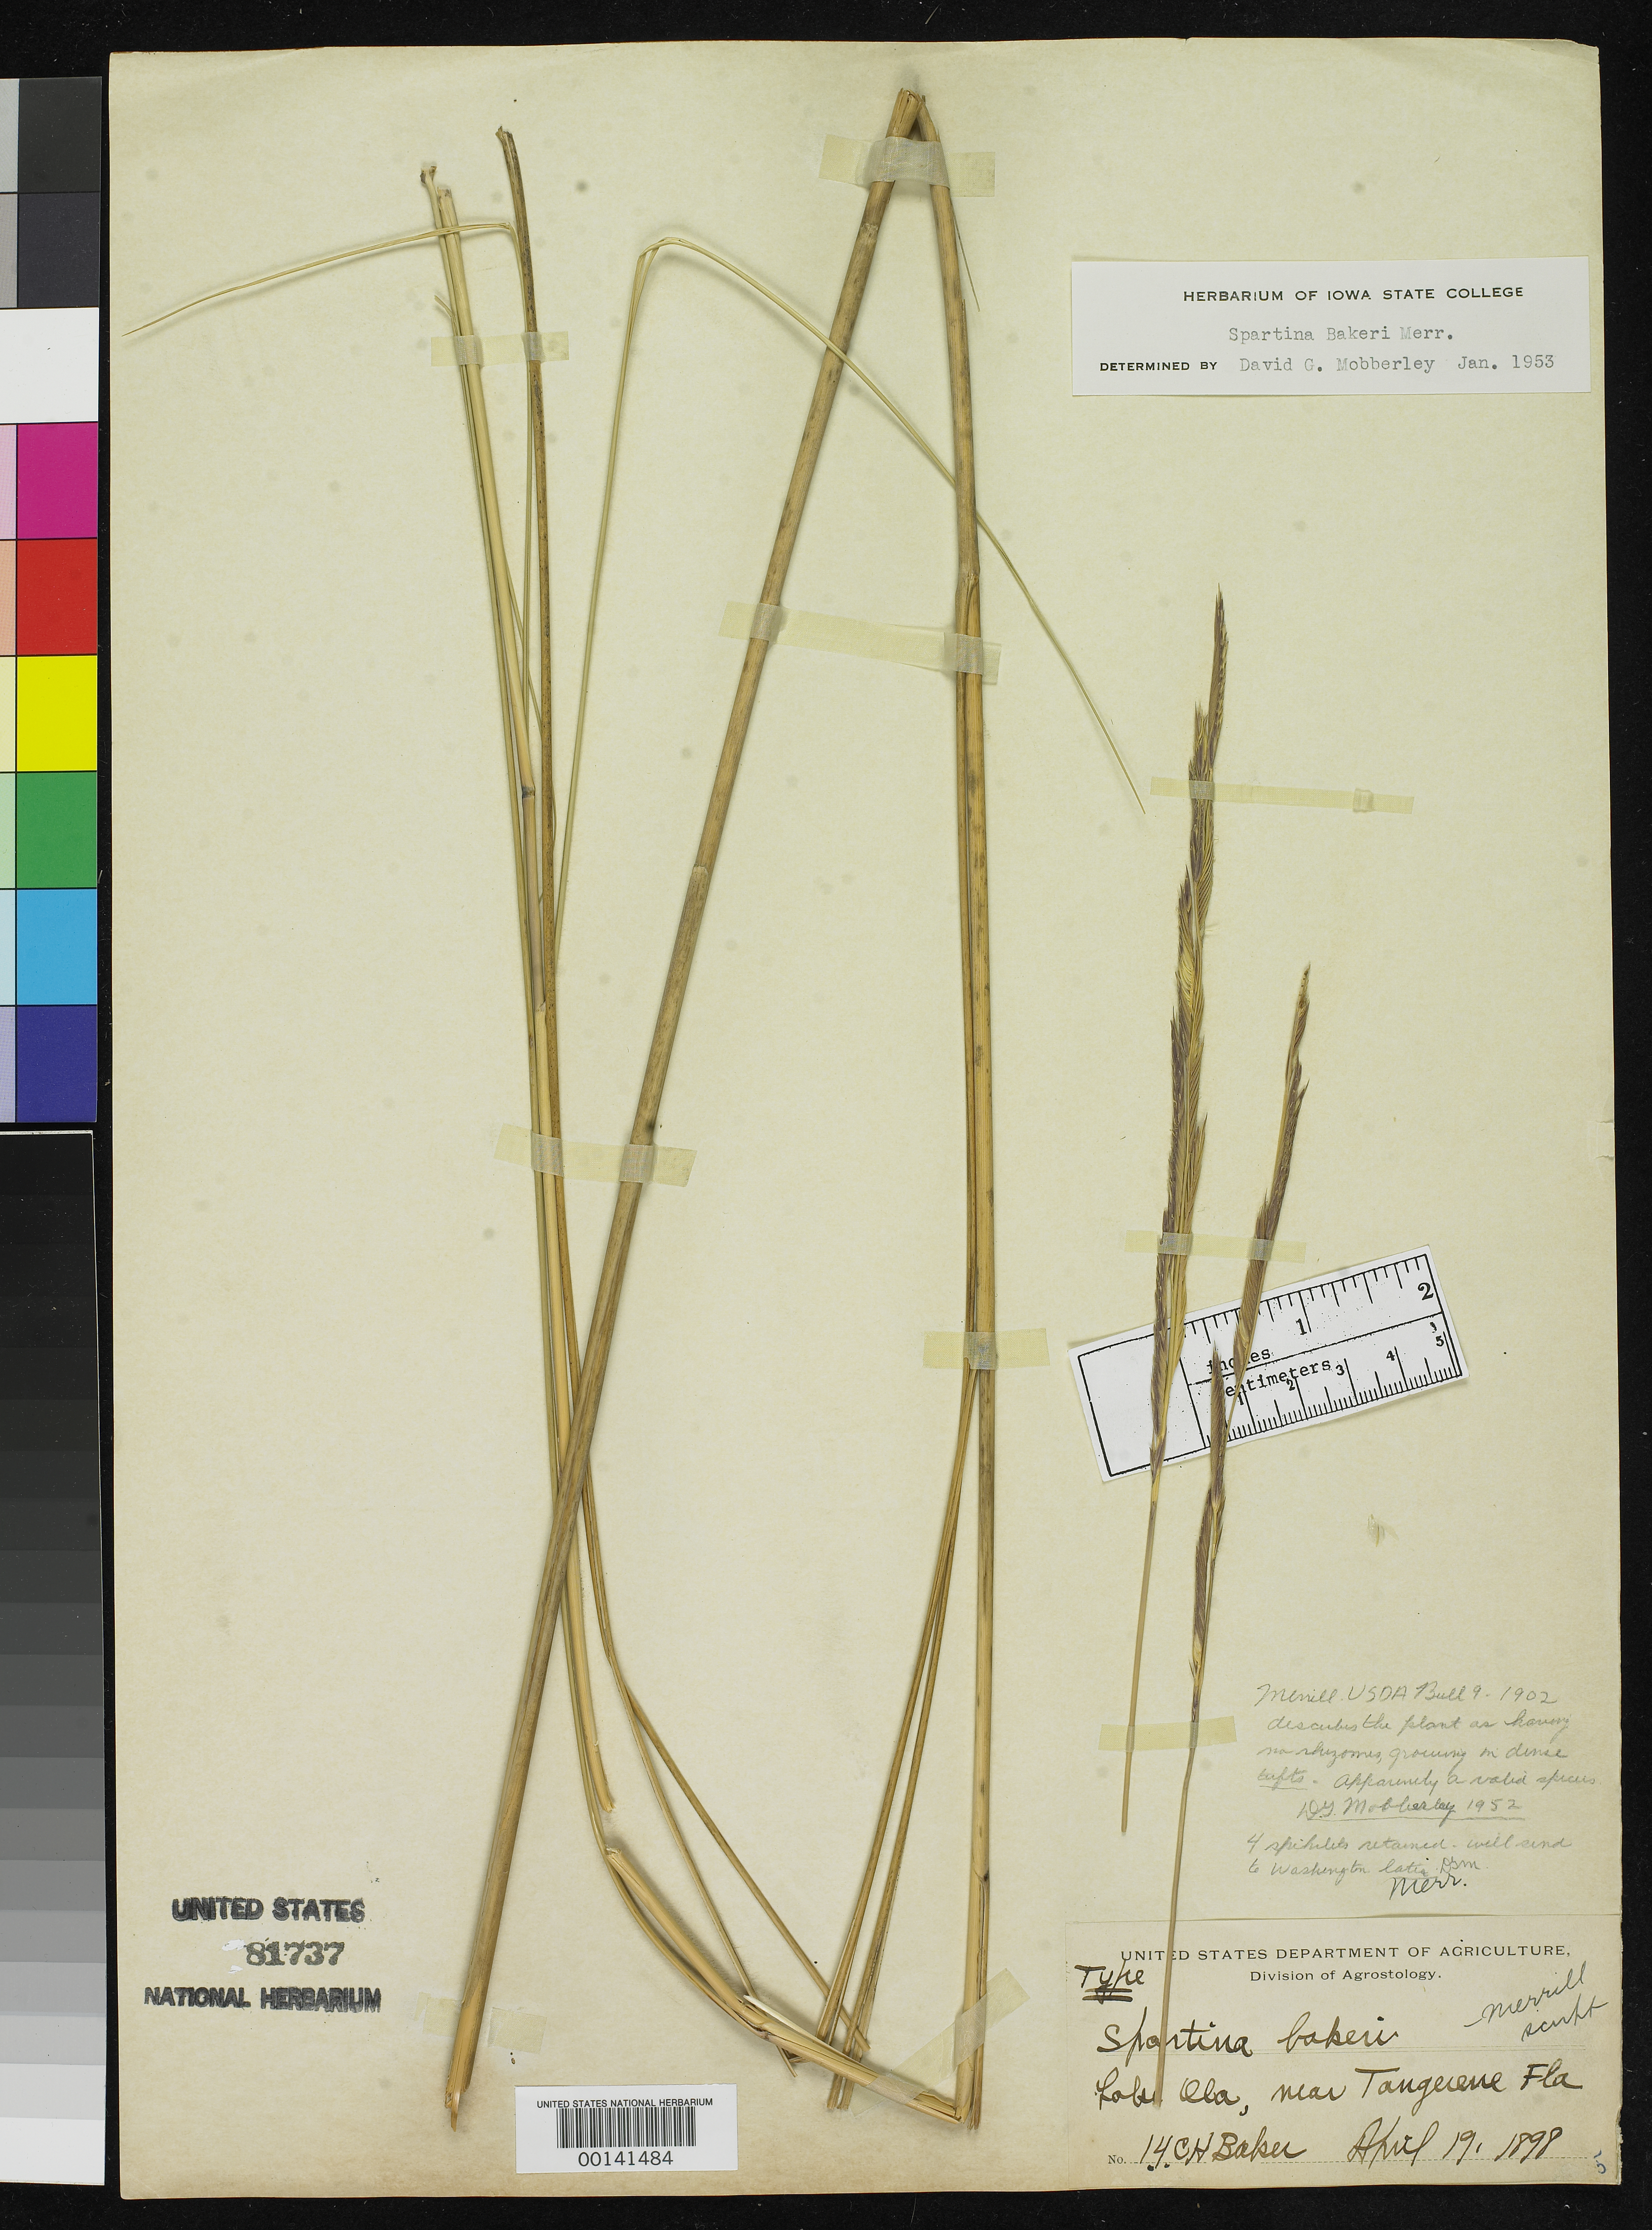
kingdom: Plantae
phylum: Tracheophyta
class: Liliopsida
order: Poales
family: Poaceae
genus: Spartina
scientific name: Spartina bakeri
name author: Merr.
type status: Isotype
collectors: C. H. Baker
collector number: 14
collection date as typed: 19 Apr 1898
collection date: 1898-04-19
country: United States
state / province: Florida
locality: Near Tangarene [Tangerine?].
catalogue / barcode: US 81737